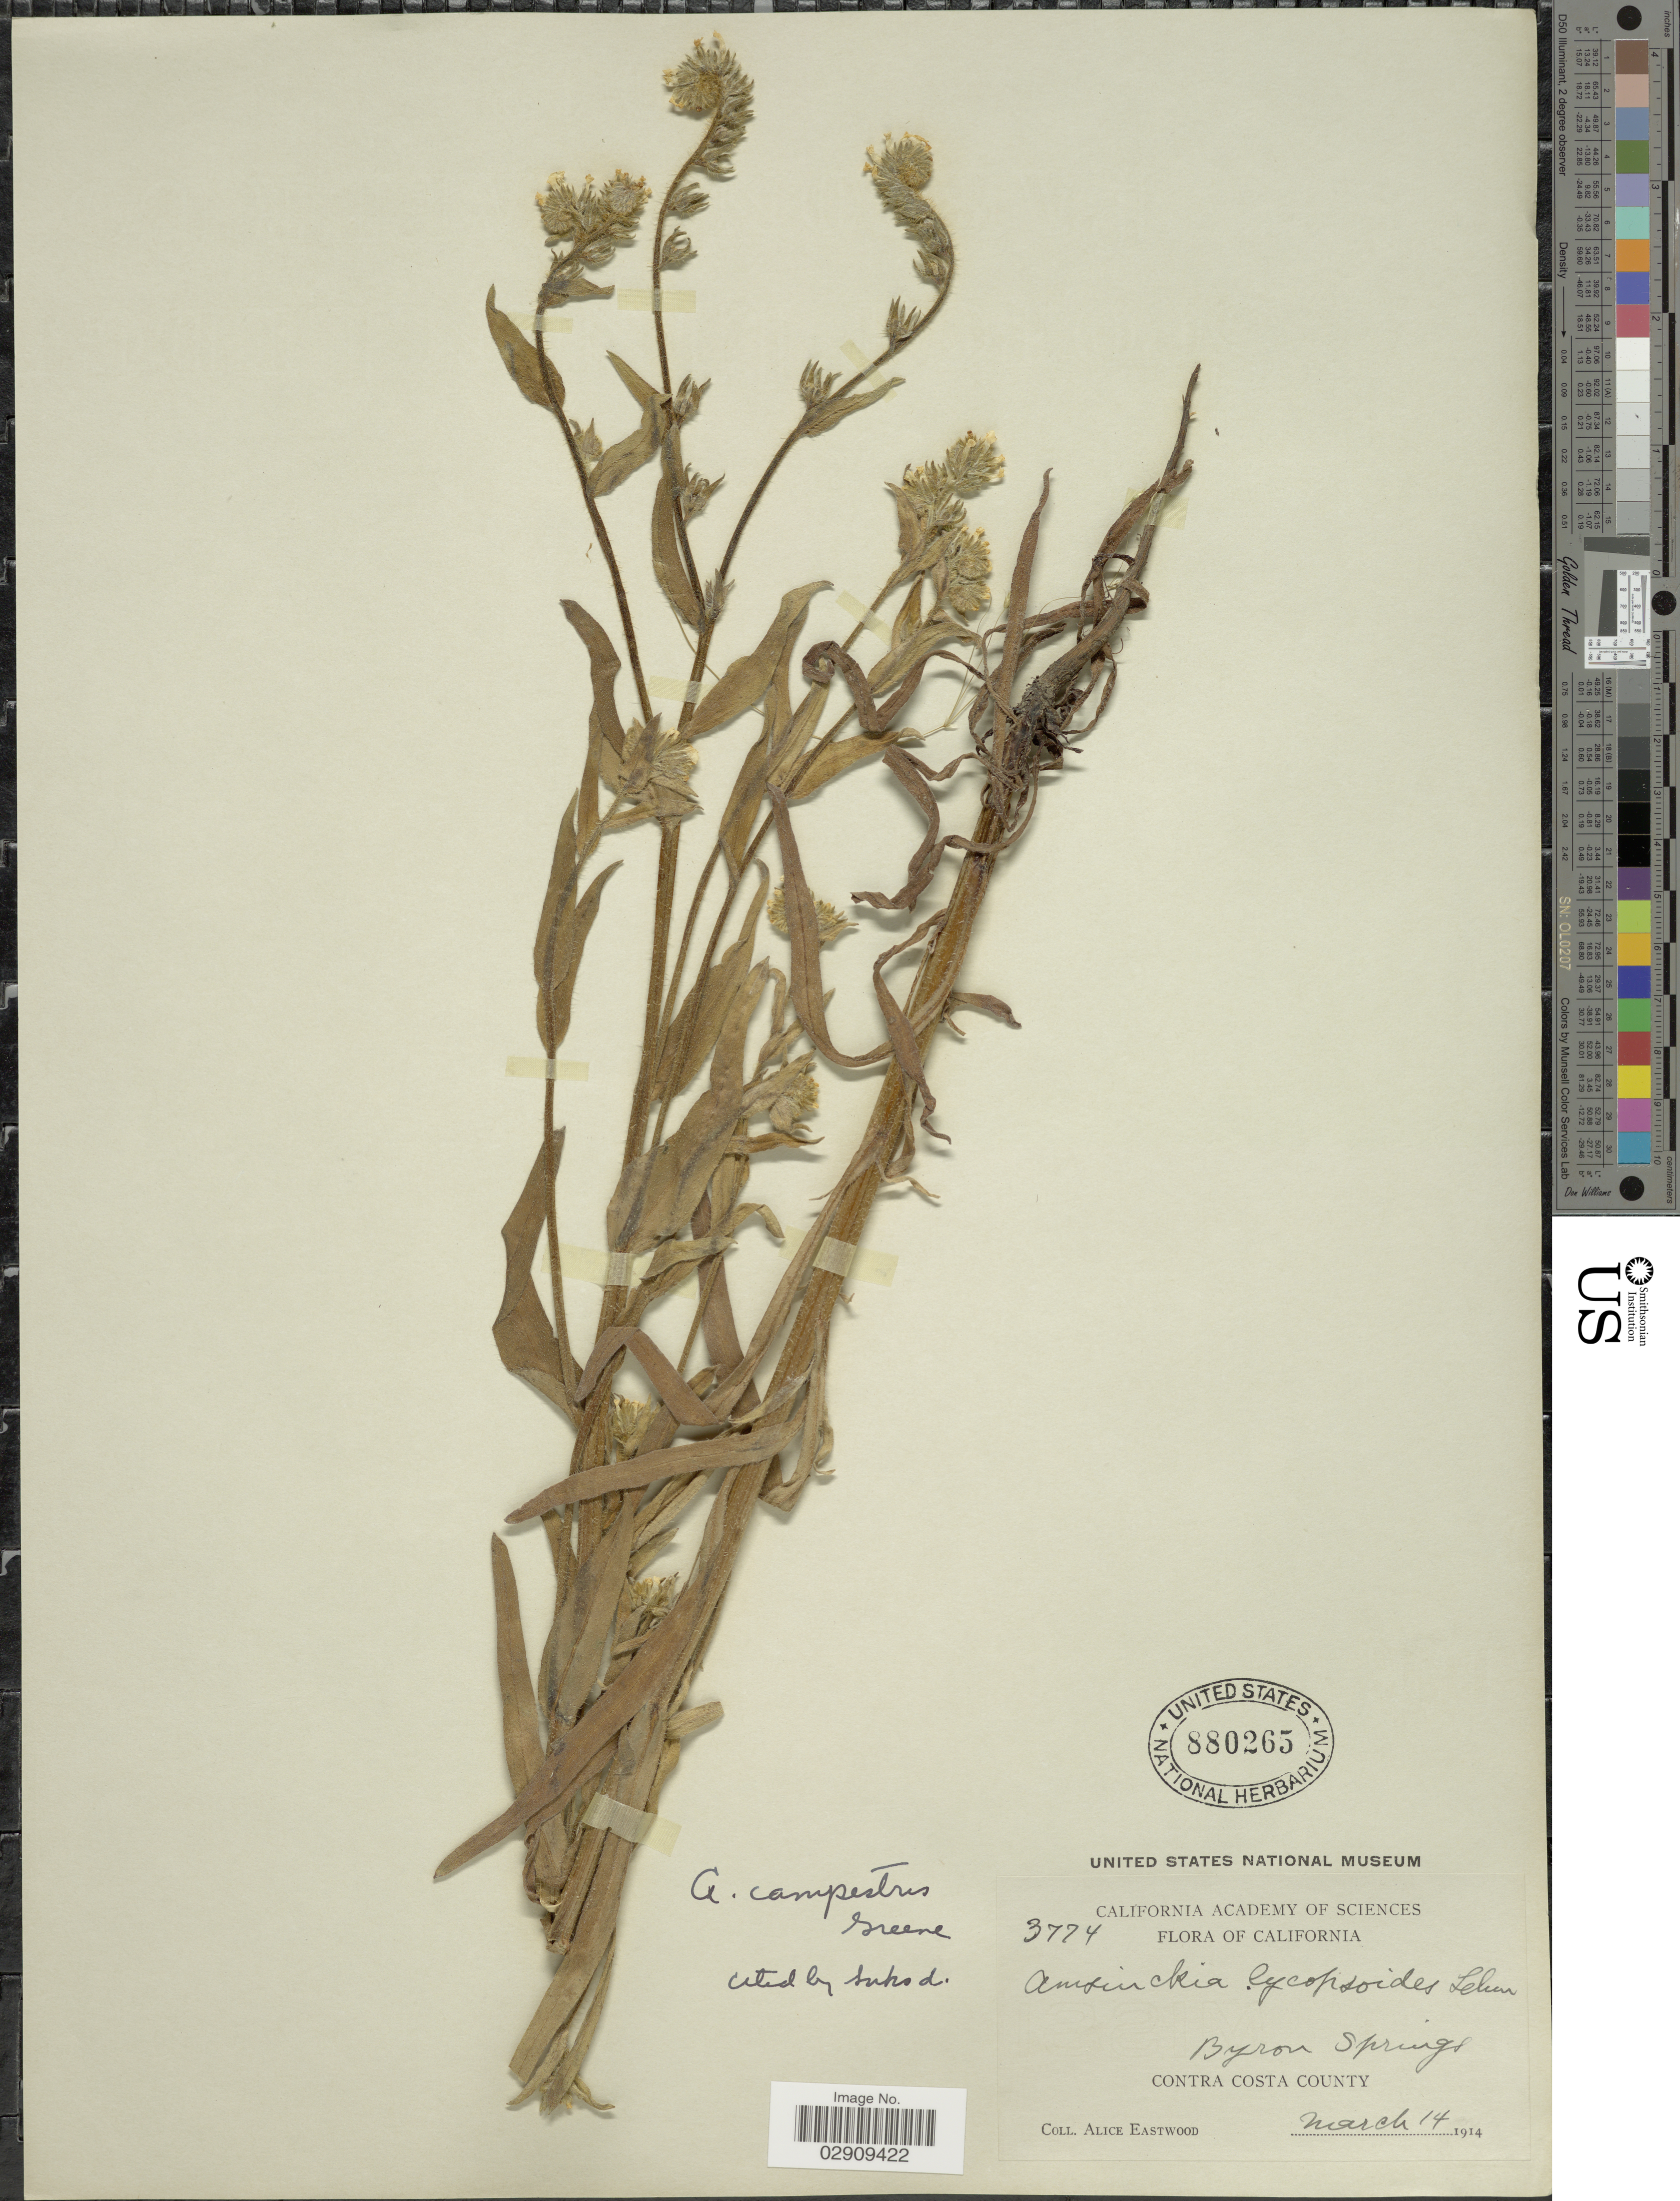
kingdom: Plantae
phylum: Tracheophyta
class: Magnoliopsida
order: Boraginales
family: Boraginaceae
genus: Amsinckia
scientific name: Amsinckia menziesii var. intermedia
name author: (Fisch. & C.A. Mey.) Ganders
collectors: A. Eastwood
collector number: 3774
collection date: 1914-03-14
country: United States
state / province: California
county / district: Contra Costa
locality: Byron Springs. Contra Costa County.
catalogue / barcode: US 880265